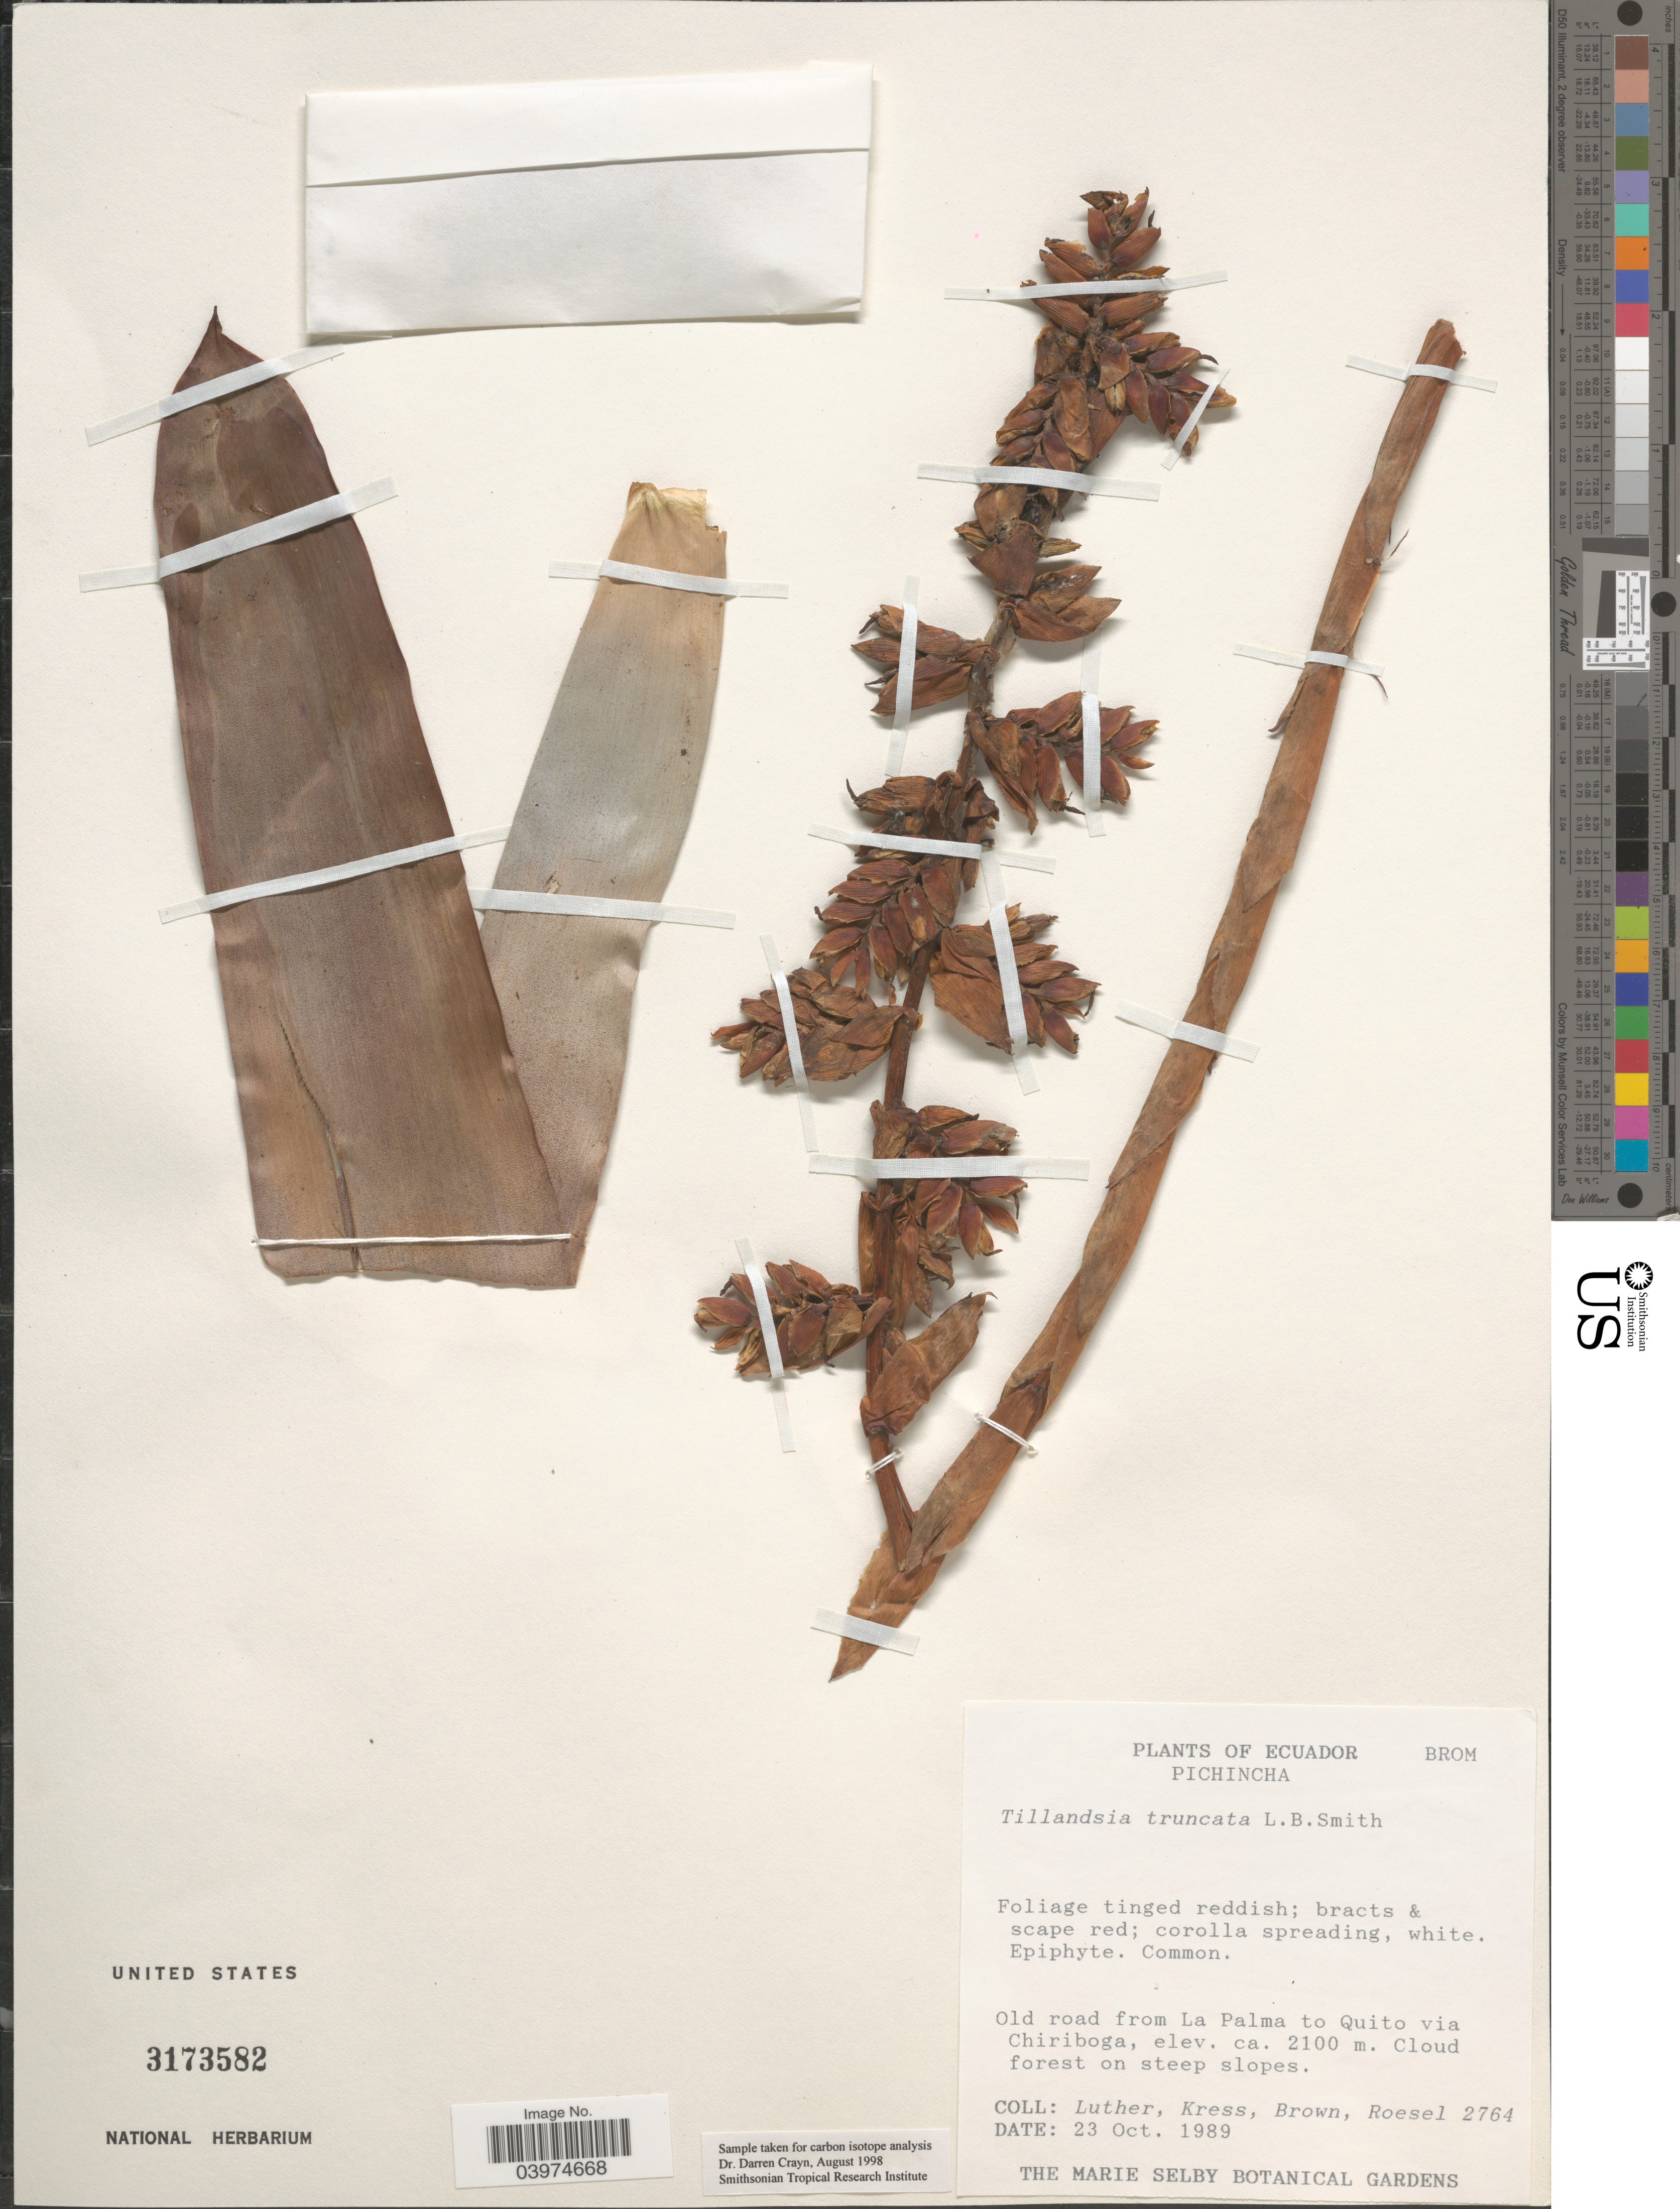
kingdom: Plantae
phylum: Tracheophyta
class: Liliopsida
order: Poales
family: Bromeliaceae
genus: Tillandsia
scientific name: Tillandsia truncata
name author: L.B. Sm.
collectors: -- Luther, -- Kress, -- Brown & Roesel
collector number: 2764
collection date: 1989-10-23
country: Ecuador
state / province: Pichincha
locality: Old road from La Palma to Quito via Chiriboga.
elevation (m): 2100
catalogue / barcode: US 3173582